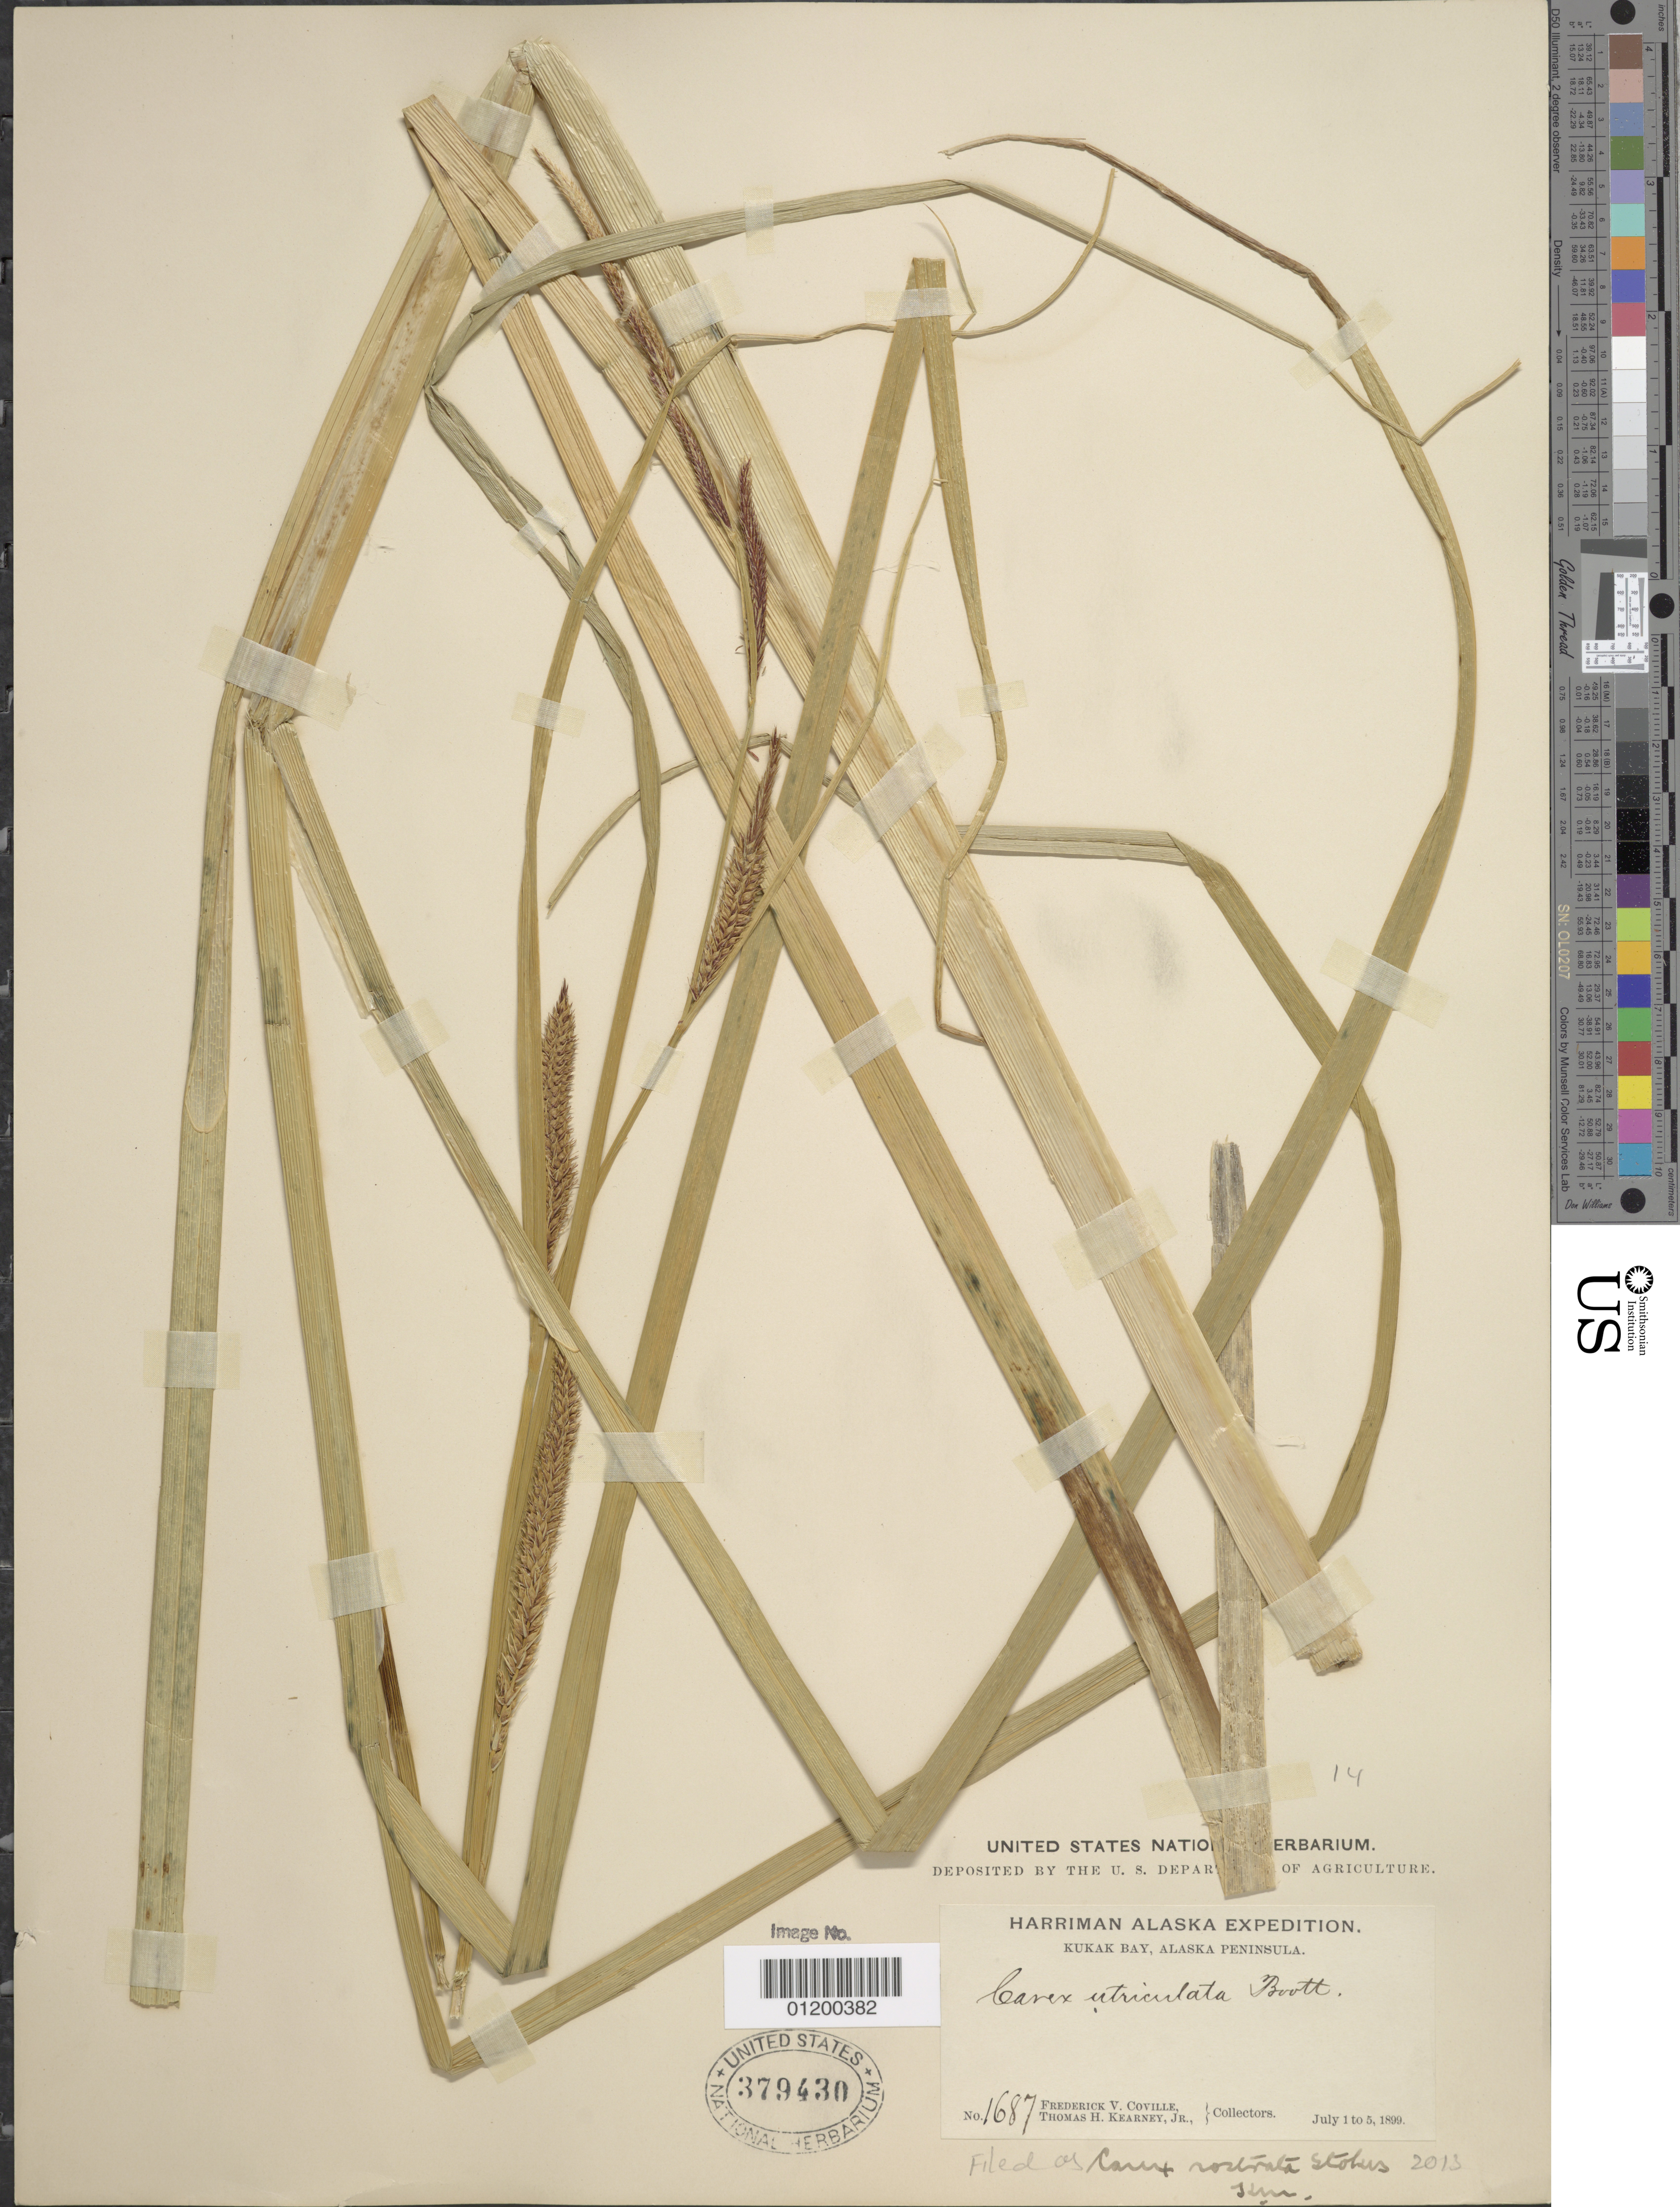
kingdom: Plantae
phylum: Tracheophyta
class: Liliopsida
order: Poales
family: Cyperaceae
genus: Carex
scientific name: Carex rostrata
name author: Stokes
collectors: F. V. Coville & F. Funston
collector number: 1687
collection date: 1899-07-01/1899-07-05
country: United States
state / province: Alaska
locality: Kukak Bay, Alaska Peninsula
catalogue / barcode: US 379430